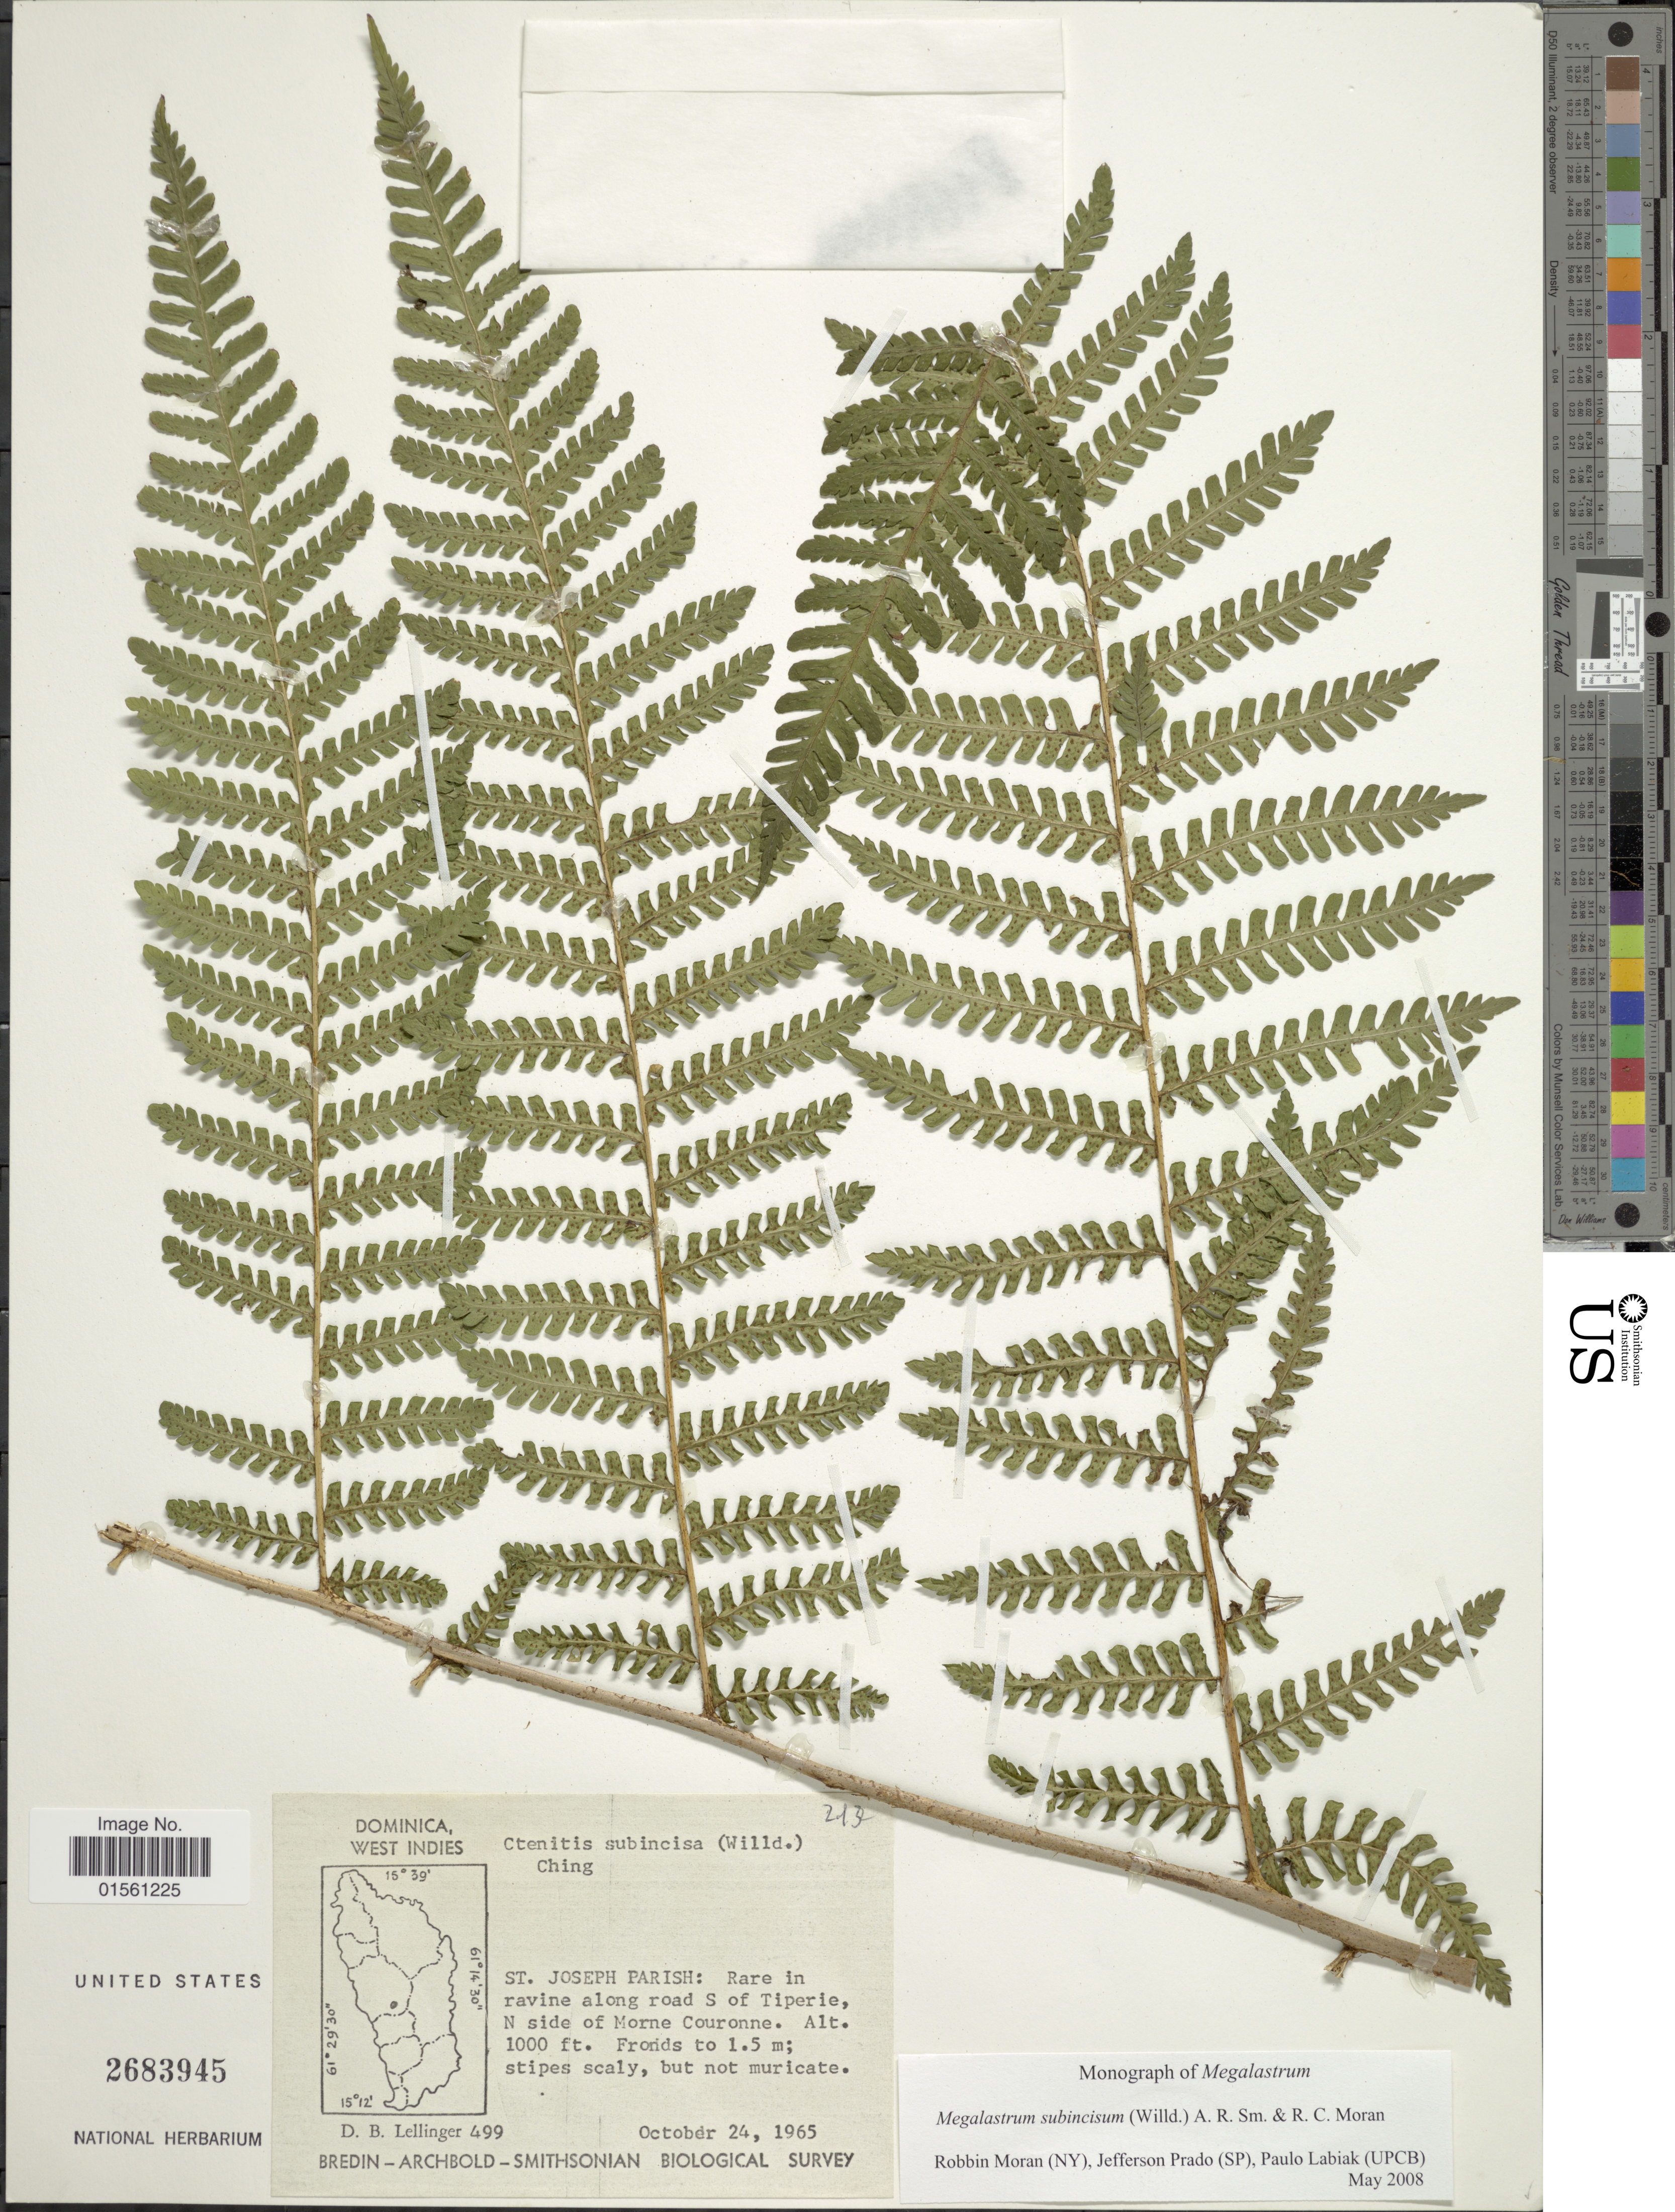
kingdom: Plantae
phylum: Tracheophyta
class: Polypodiopsida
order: Polypodiales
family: Dryopteridaceae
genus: Megalastrum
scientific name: Megalastrum subincisum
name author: (Willd.) A.R. Sm. & R.C. Moran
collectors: D. B. Lellinger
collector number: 499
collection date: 1965-10-24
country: Dominica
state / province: St. Joseph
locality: Rare in ravine along road S of Tiperie, N side of Morne Couronne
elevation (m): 305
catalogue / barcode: US 2683945